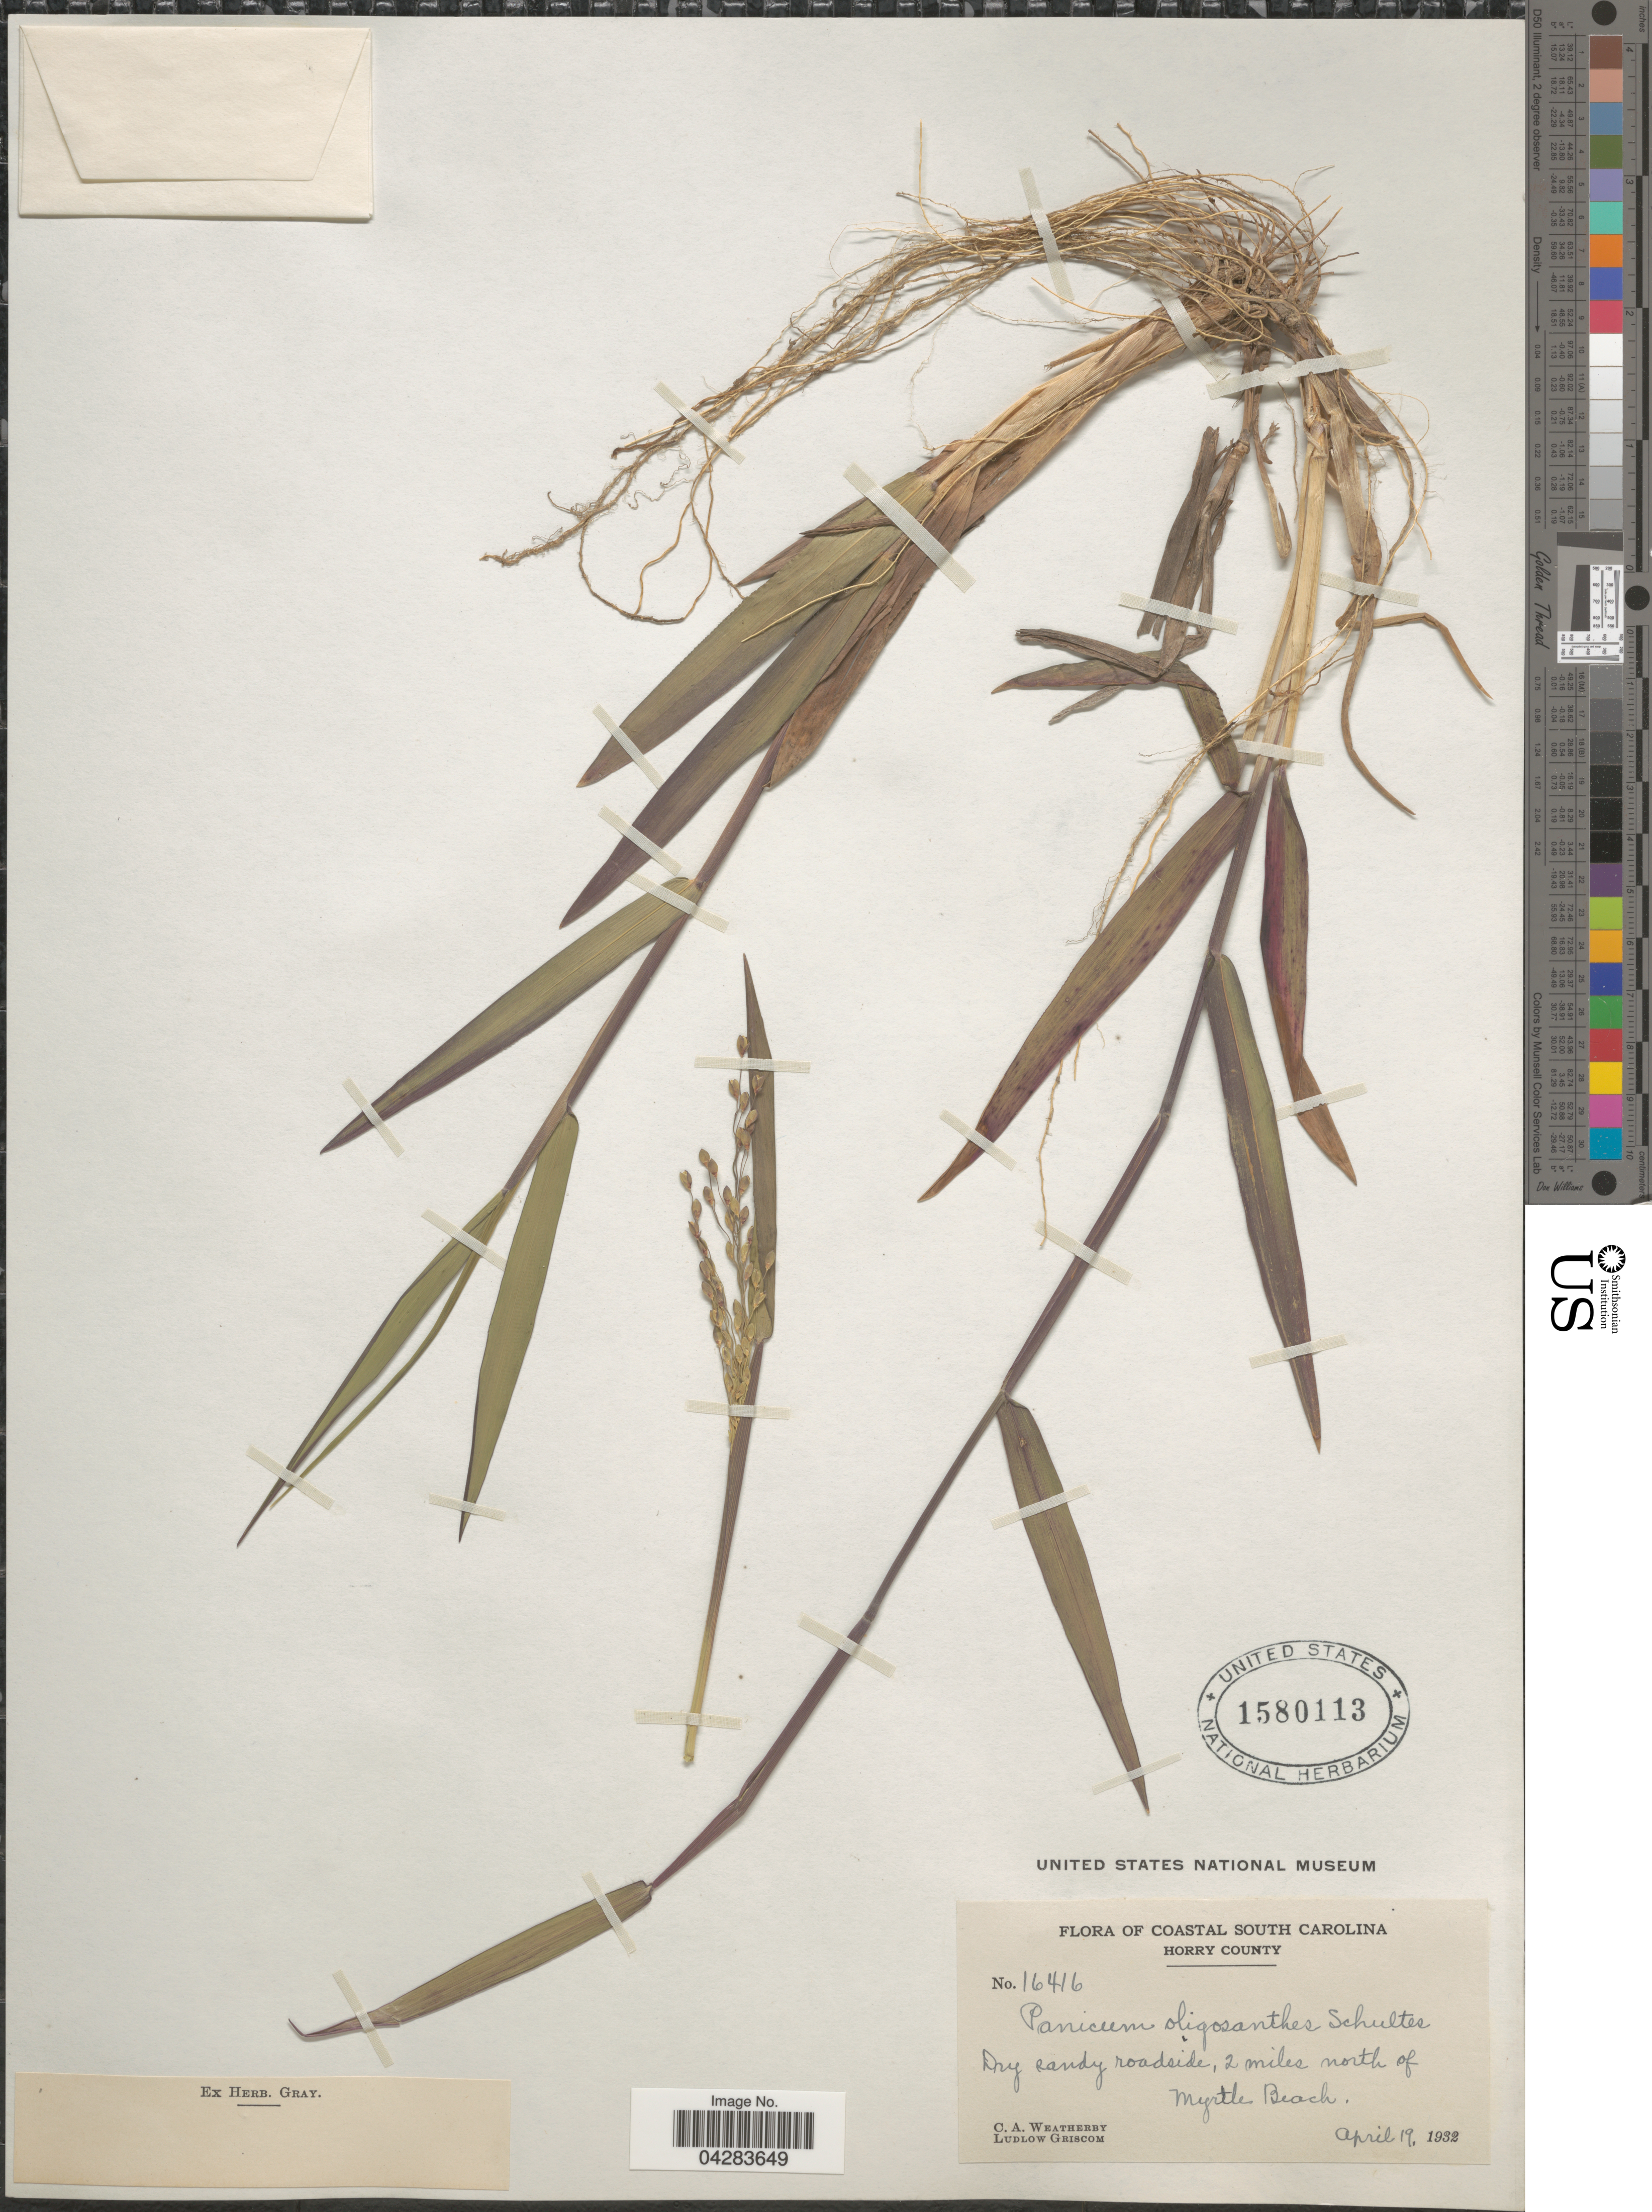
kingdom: Plantae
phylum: Tracheophyta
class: Liliopsida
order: Poales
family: Poaceae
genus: Dichanthelium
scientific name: Dichanthelium oligosanthes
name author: (Schult.) Gould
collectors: C. A. Weatherby & L. Griscom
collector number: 16416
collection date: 1932-04-19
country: United States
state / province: South Carolina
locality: Coastal South Carolina. Horry County. Dry sandy roadside, 2 miles north of Myrtle Beach.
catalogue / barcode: US 1580113